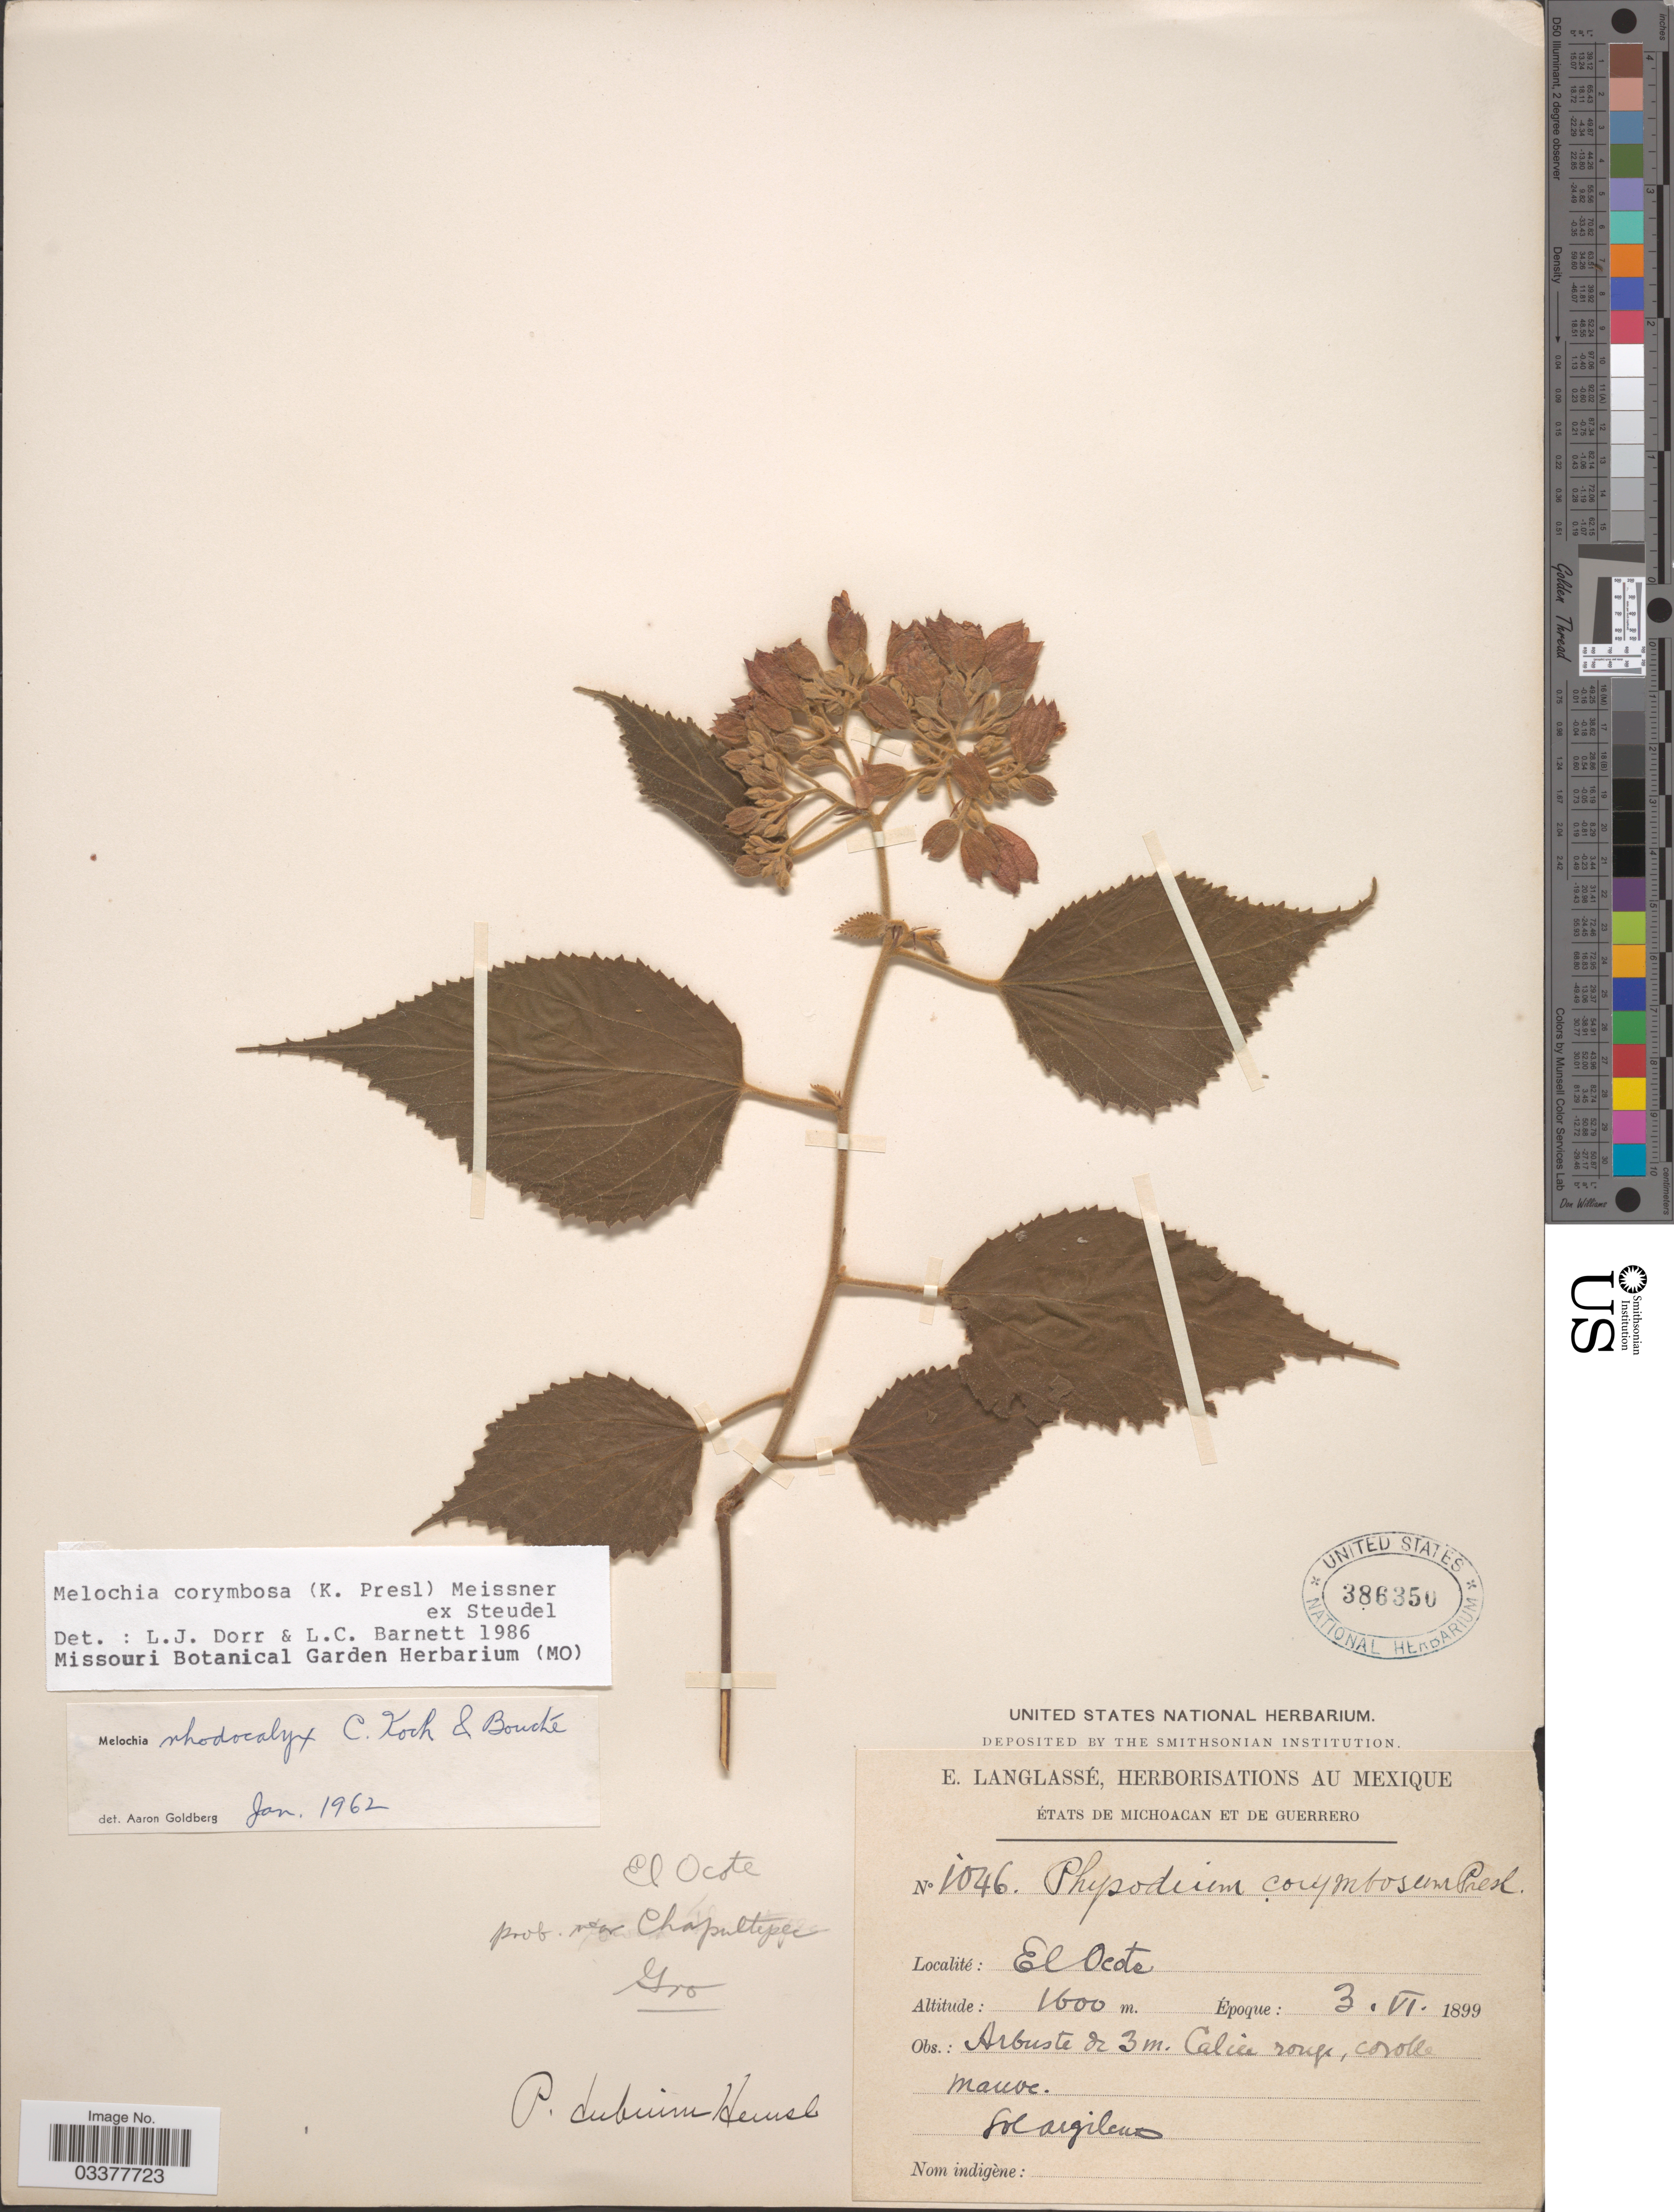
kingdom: Plantae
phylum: Tracheophyta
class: Magnoliopsida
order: Malvales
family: Malvaceae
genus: Melochia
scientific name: Melochia corymbosa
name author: (C. Presl) Meissn. ex Steud.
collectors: E. Langlassé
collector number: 1046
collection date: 1899-06-03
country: Mexico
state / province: Guerrero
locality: El Ocote. Prob. near Chapultepec. Gro.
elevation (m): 1600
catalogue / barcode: US 386350